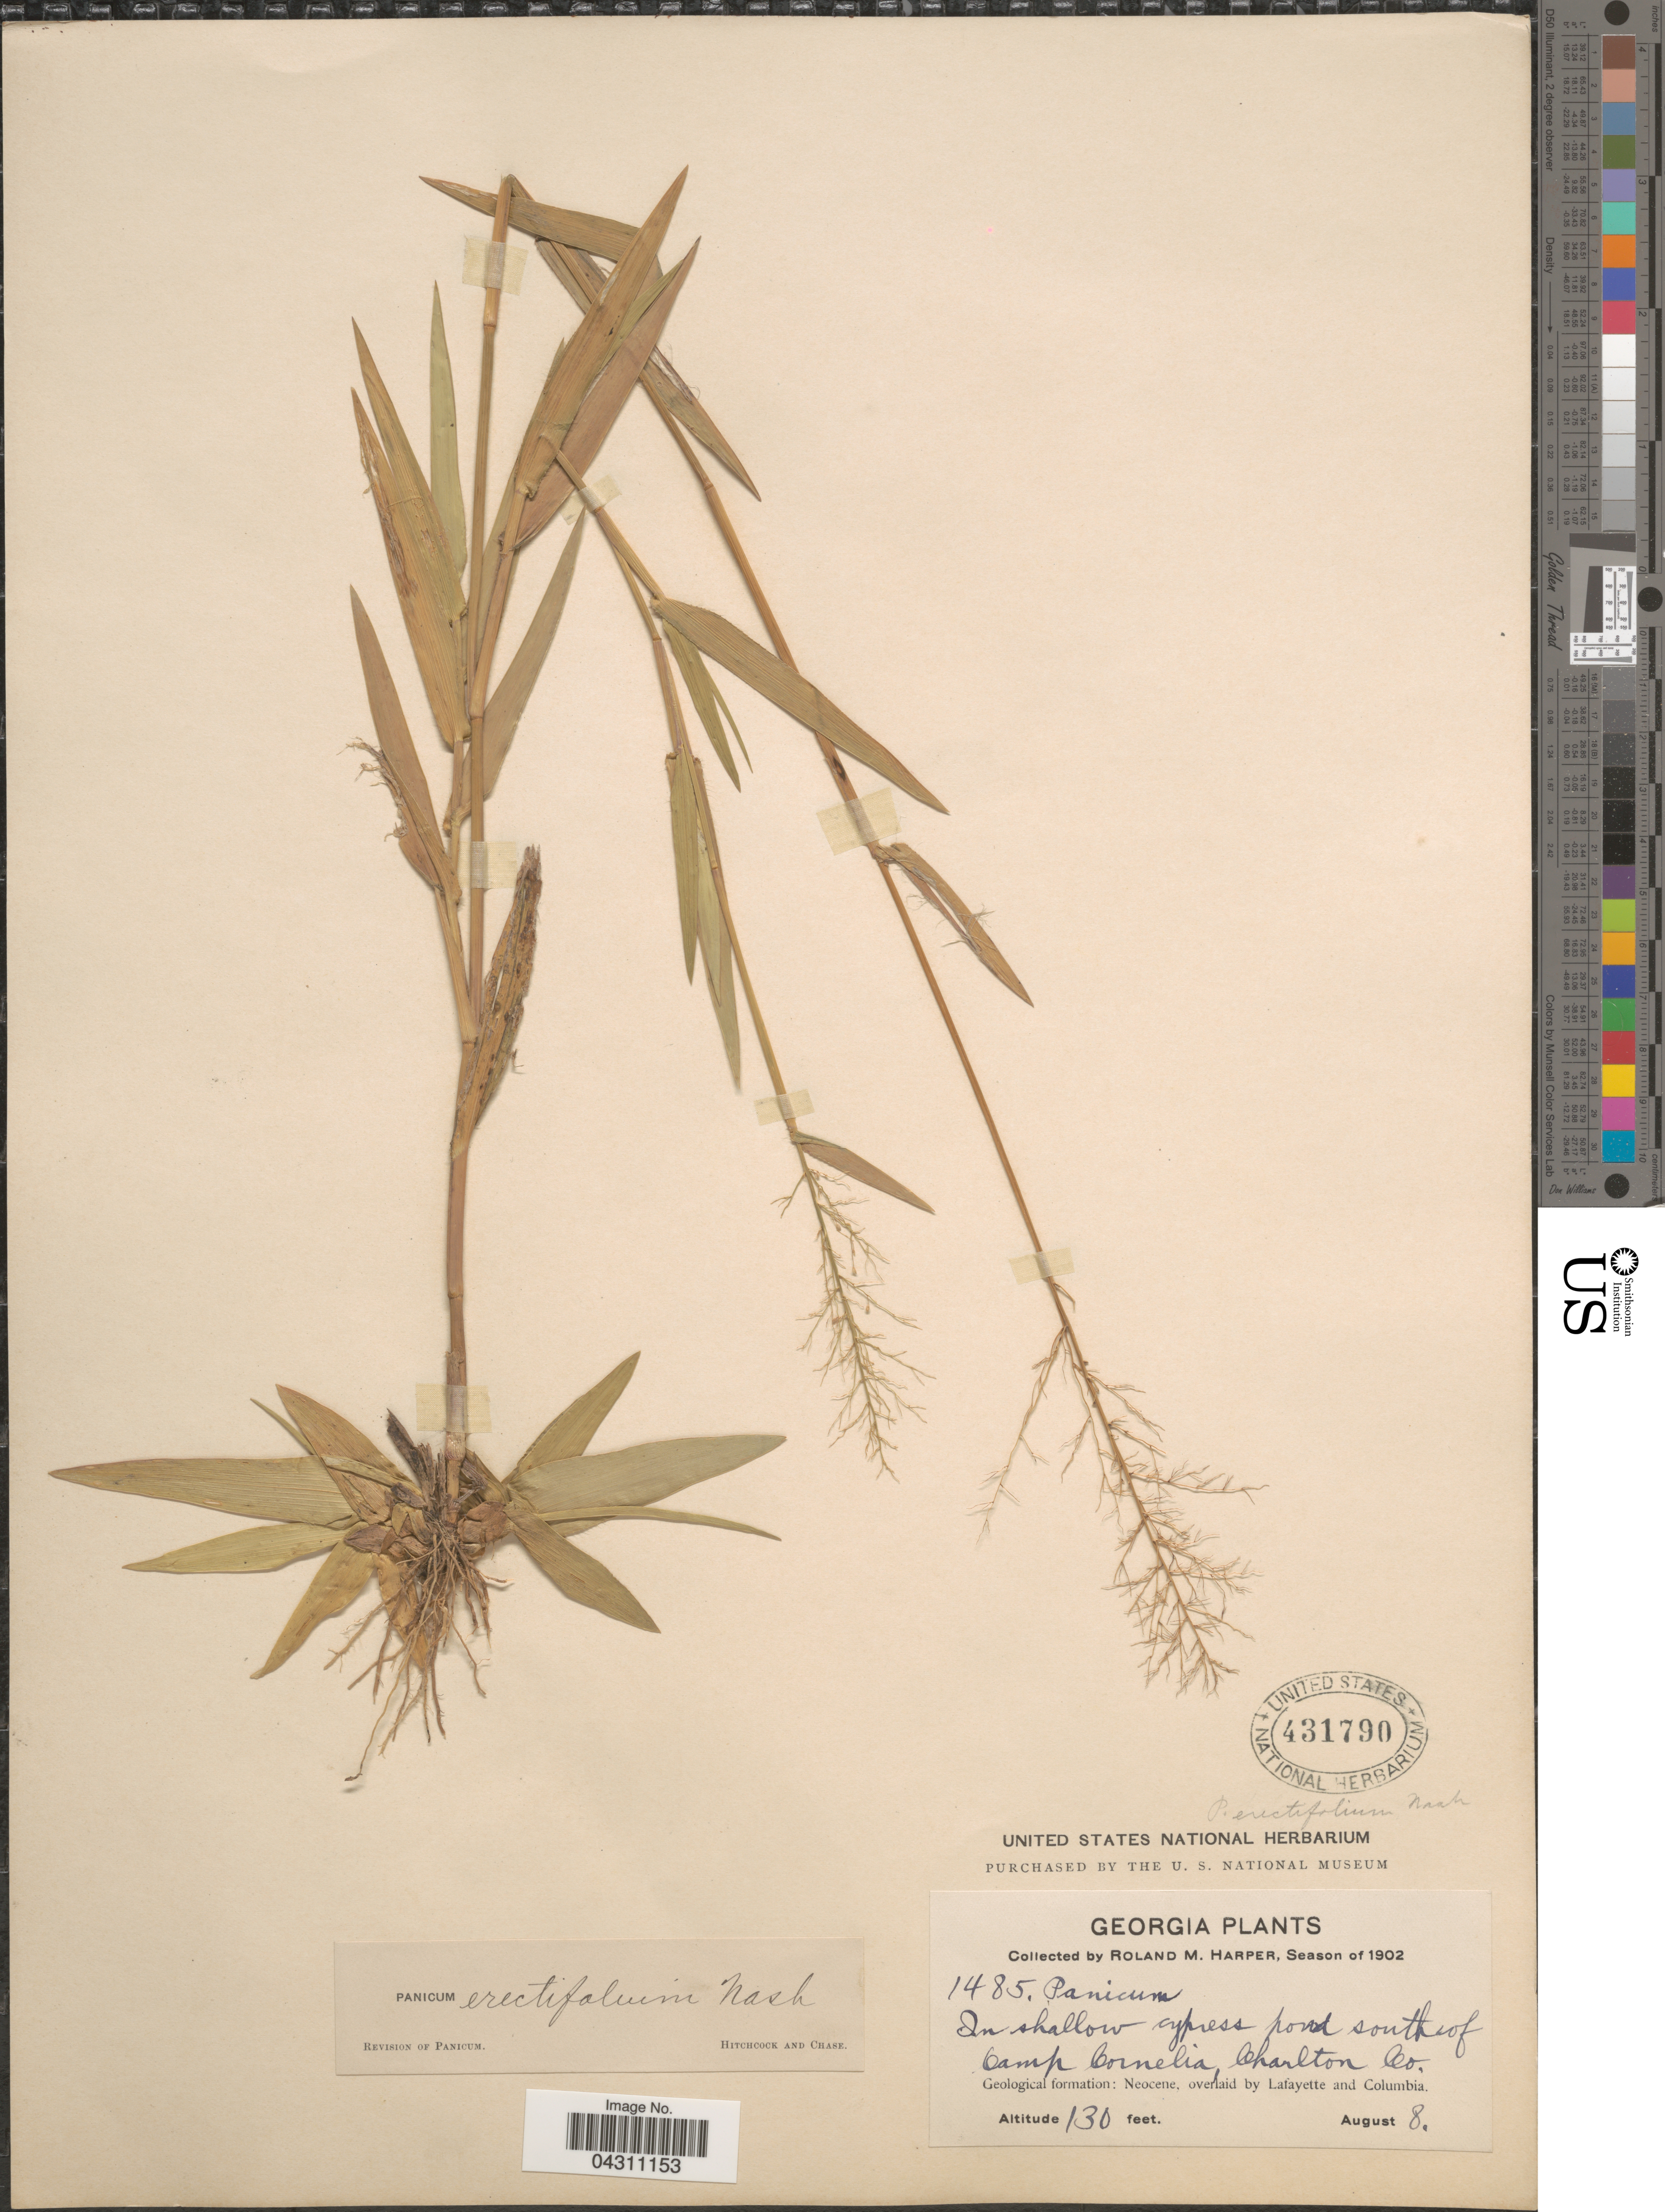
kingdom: Plantae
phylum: Tracheophyta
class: Liliopsida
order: Poales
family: Poaceae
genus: Dichanthelium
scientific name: Dichanthelium sphaerocarpon var. floridanum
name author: (Vasey) Davidse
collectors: R. M. Harper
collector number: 1485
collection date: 1902-08-08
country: United States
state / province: Georgia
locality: In shallow cypress pond south of Camp Cornelia, Charlton Co. Geological formation: Neocene, overlaid by Lafayette and Columbia.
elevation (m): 40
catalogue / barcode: US 431790